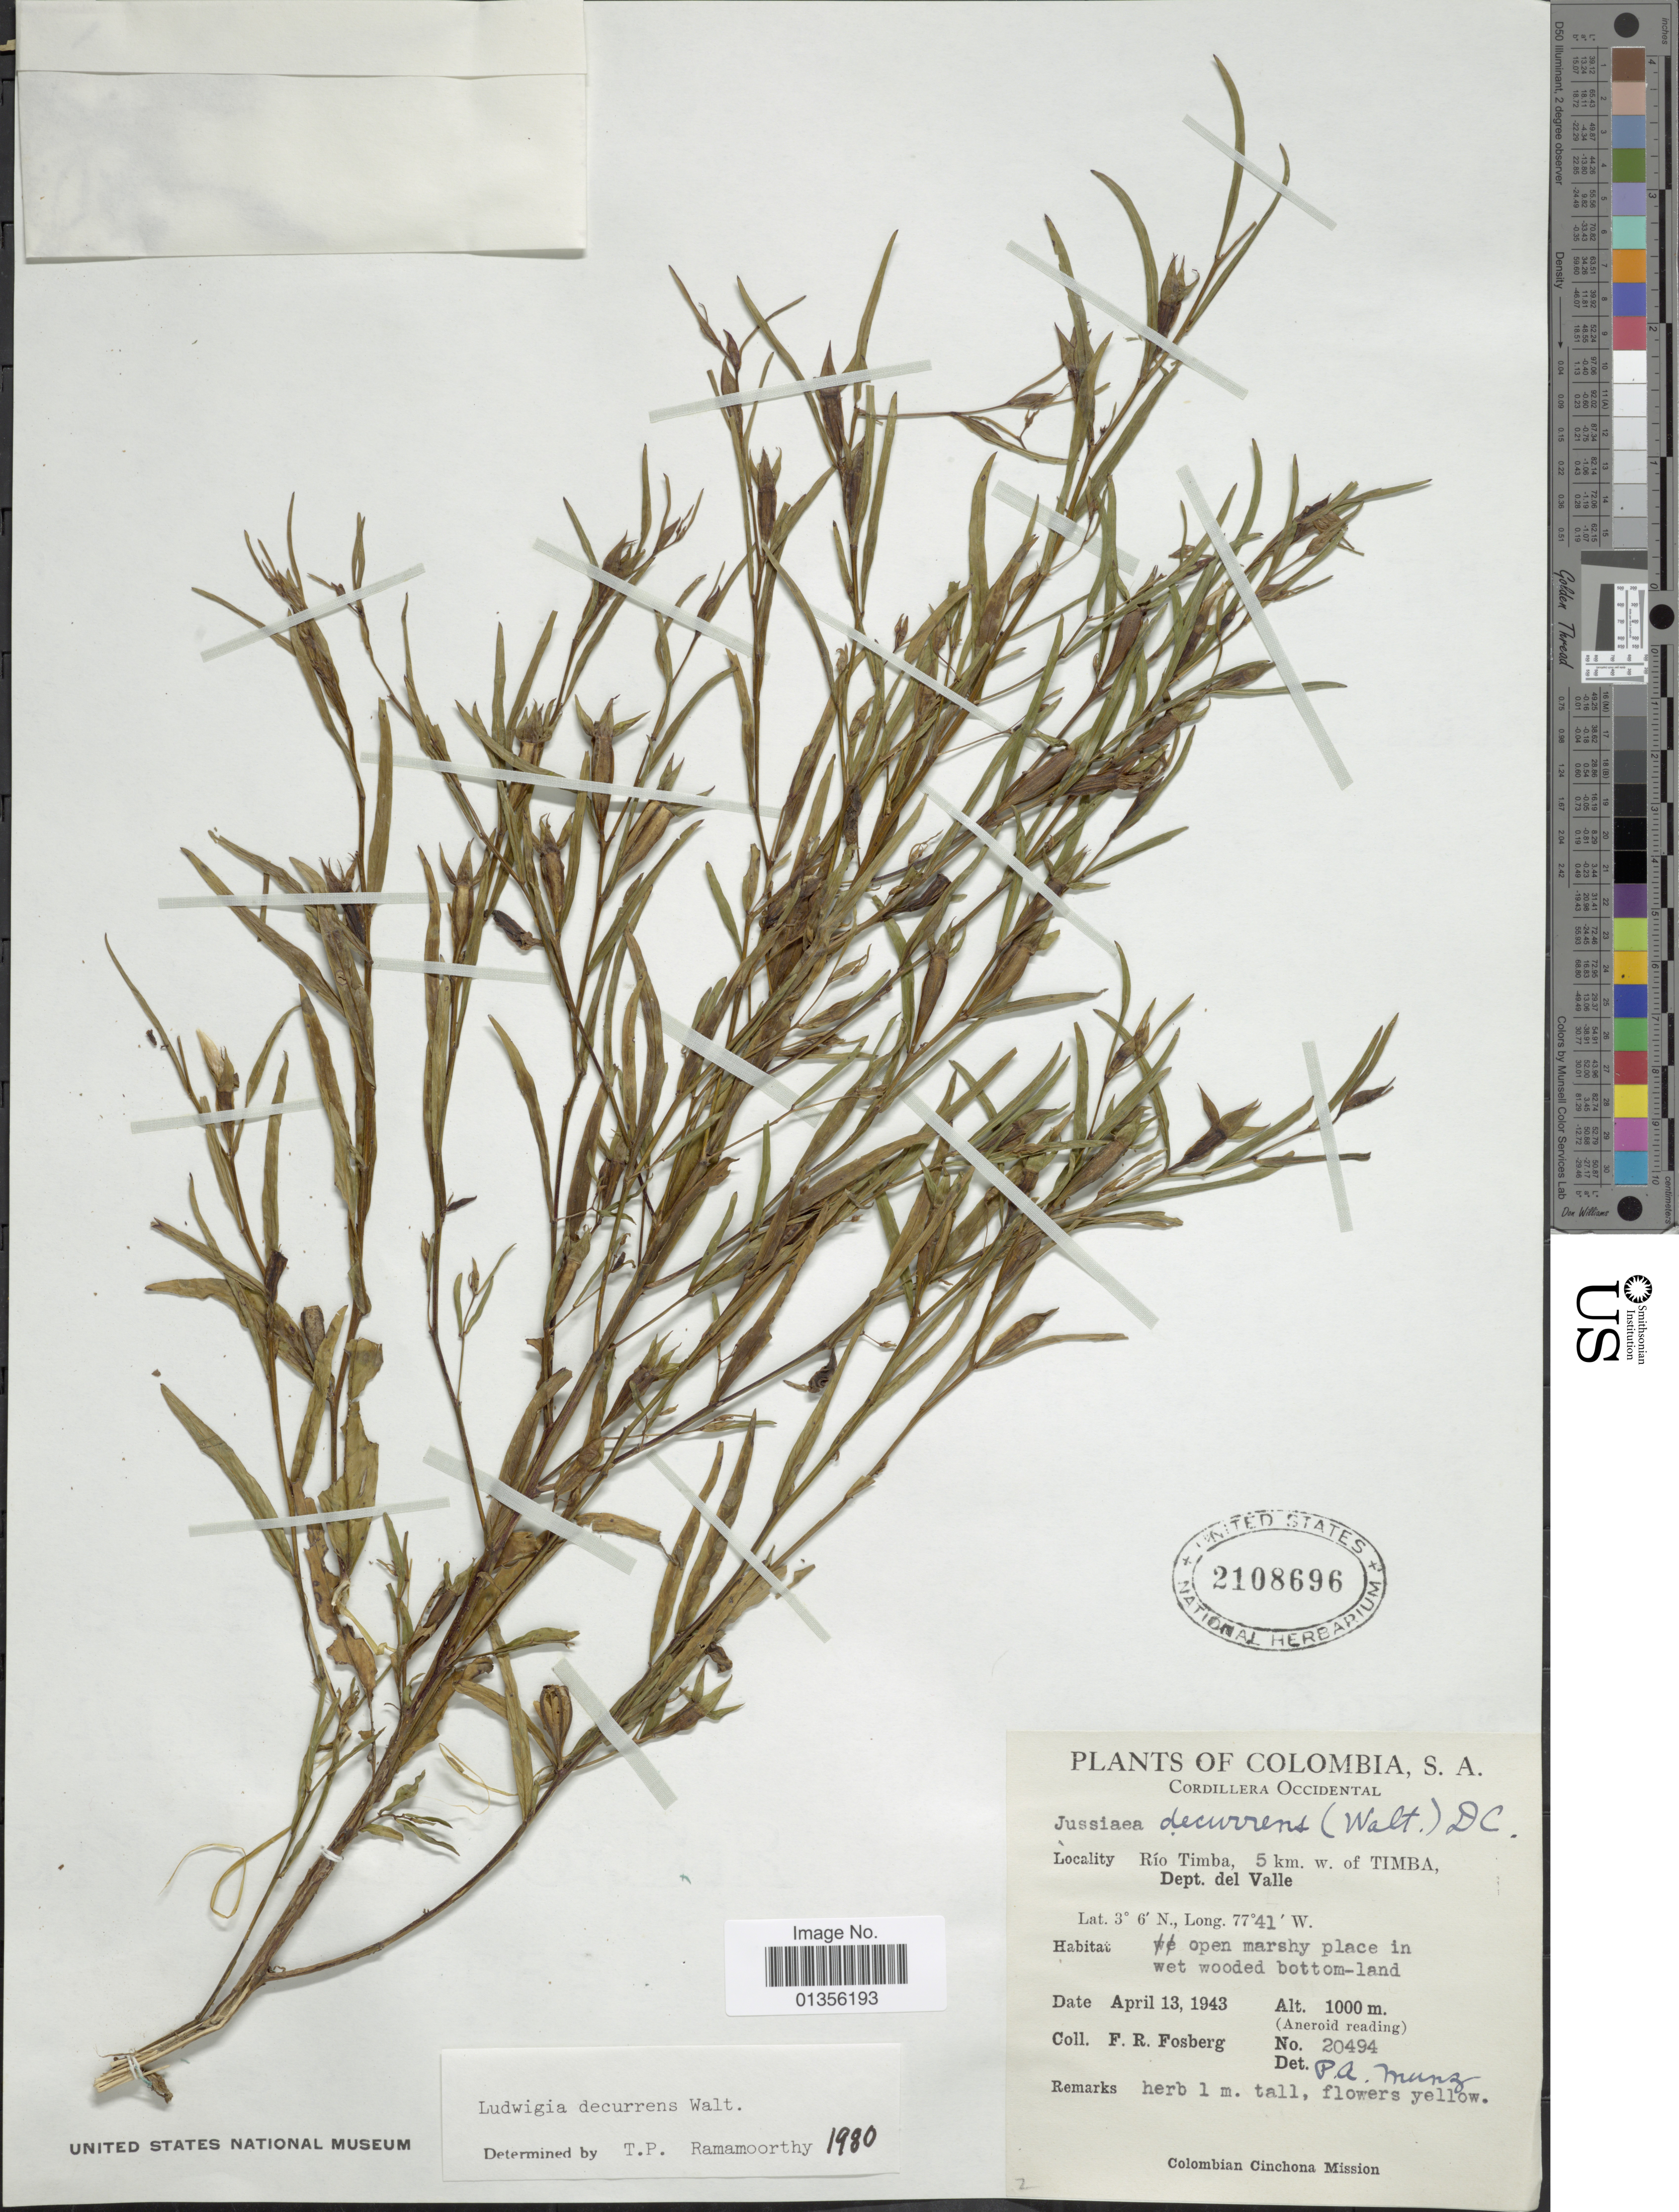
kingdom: Plantae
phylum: Tracheophyta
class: Magnoliopsida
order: Myrtales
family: Onagraceae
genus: Ludwigia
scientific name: Ludwigia decurrens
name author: Walter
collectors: F. R. Fosberg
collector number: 20494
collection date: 1943-04-13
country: Colombia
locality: Cordillera Occidental. Río Timba, 5 km. w. of Timba, Dept. del Valle.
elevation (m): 1000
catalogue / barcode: US 2108696